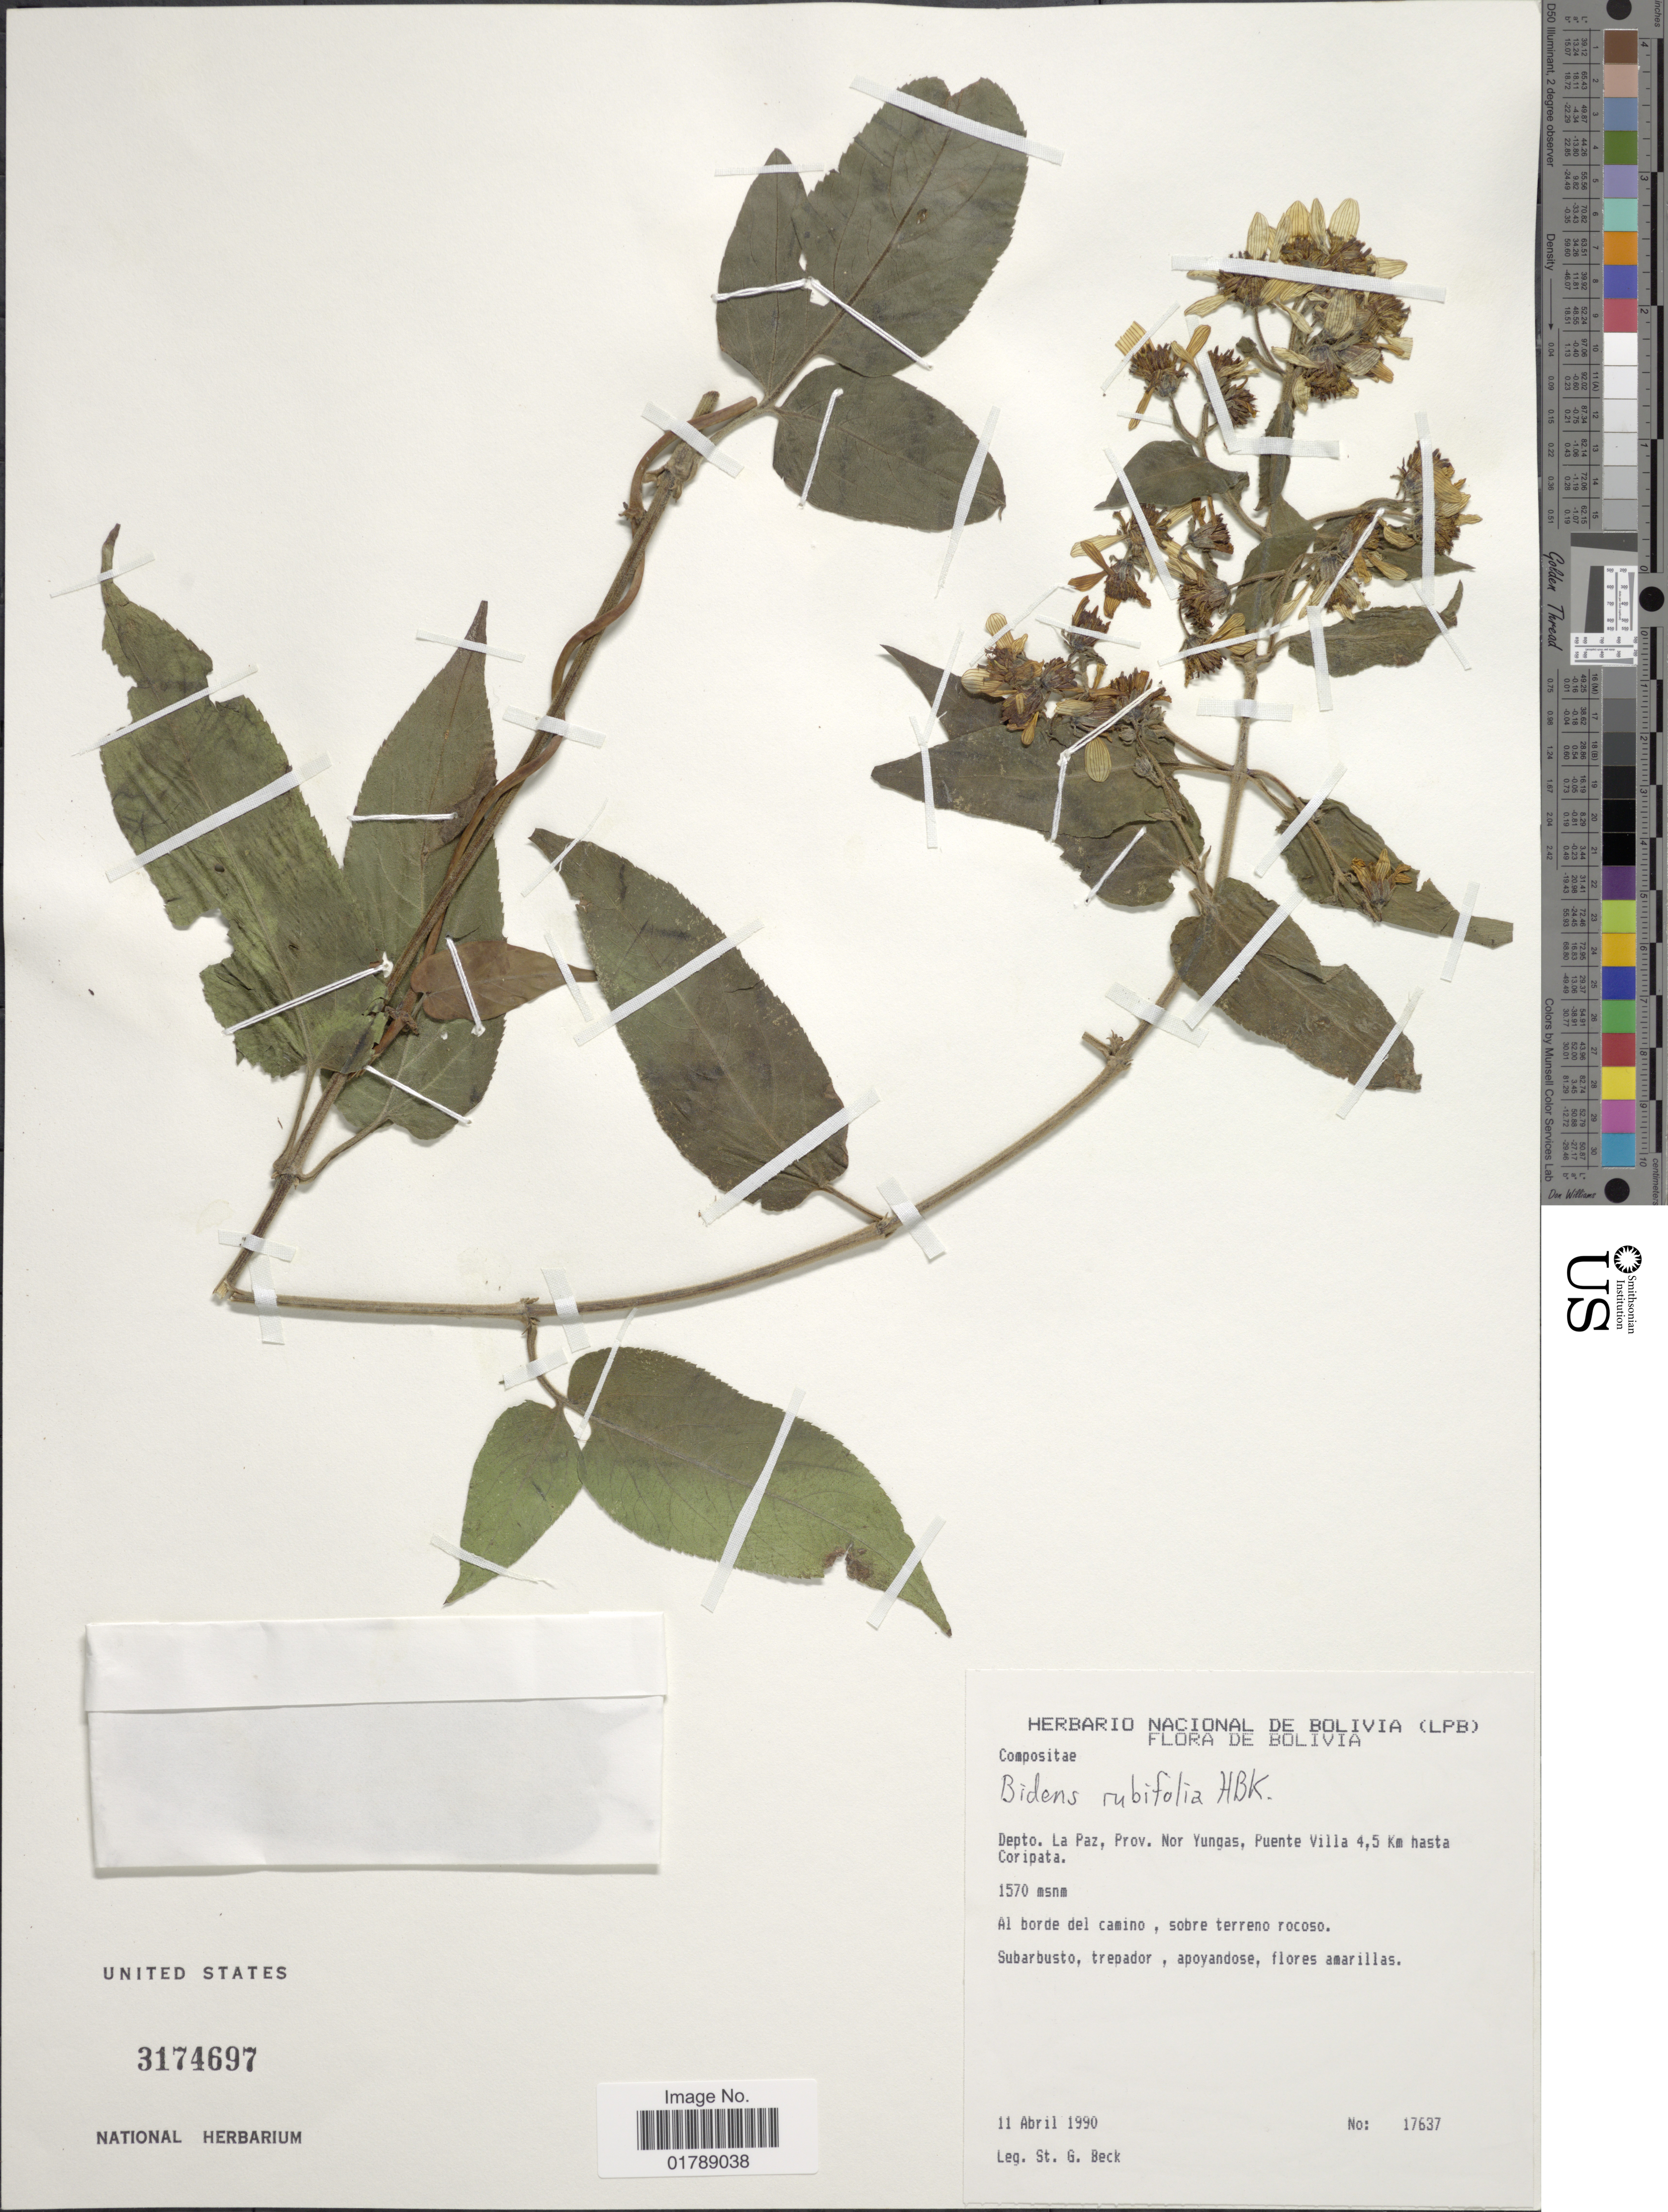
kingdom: Plantae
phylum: Tracheophyta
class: Magnoliopsida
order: Asterales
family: Asteraceae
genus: Bidens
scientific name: Bidens segetum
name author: Mart. ex Colla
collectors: S. G. Beck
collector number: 17637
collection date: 1990-04-11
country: Bolivia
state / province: La Paz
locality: Prov. Nor Yungas, Puente Villa 4,5 Km hasta Coripata.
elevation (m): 1570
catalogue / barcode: US 3174697